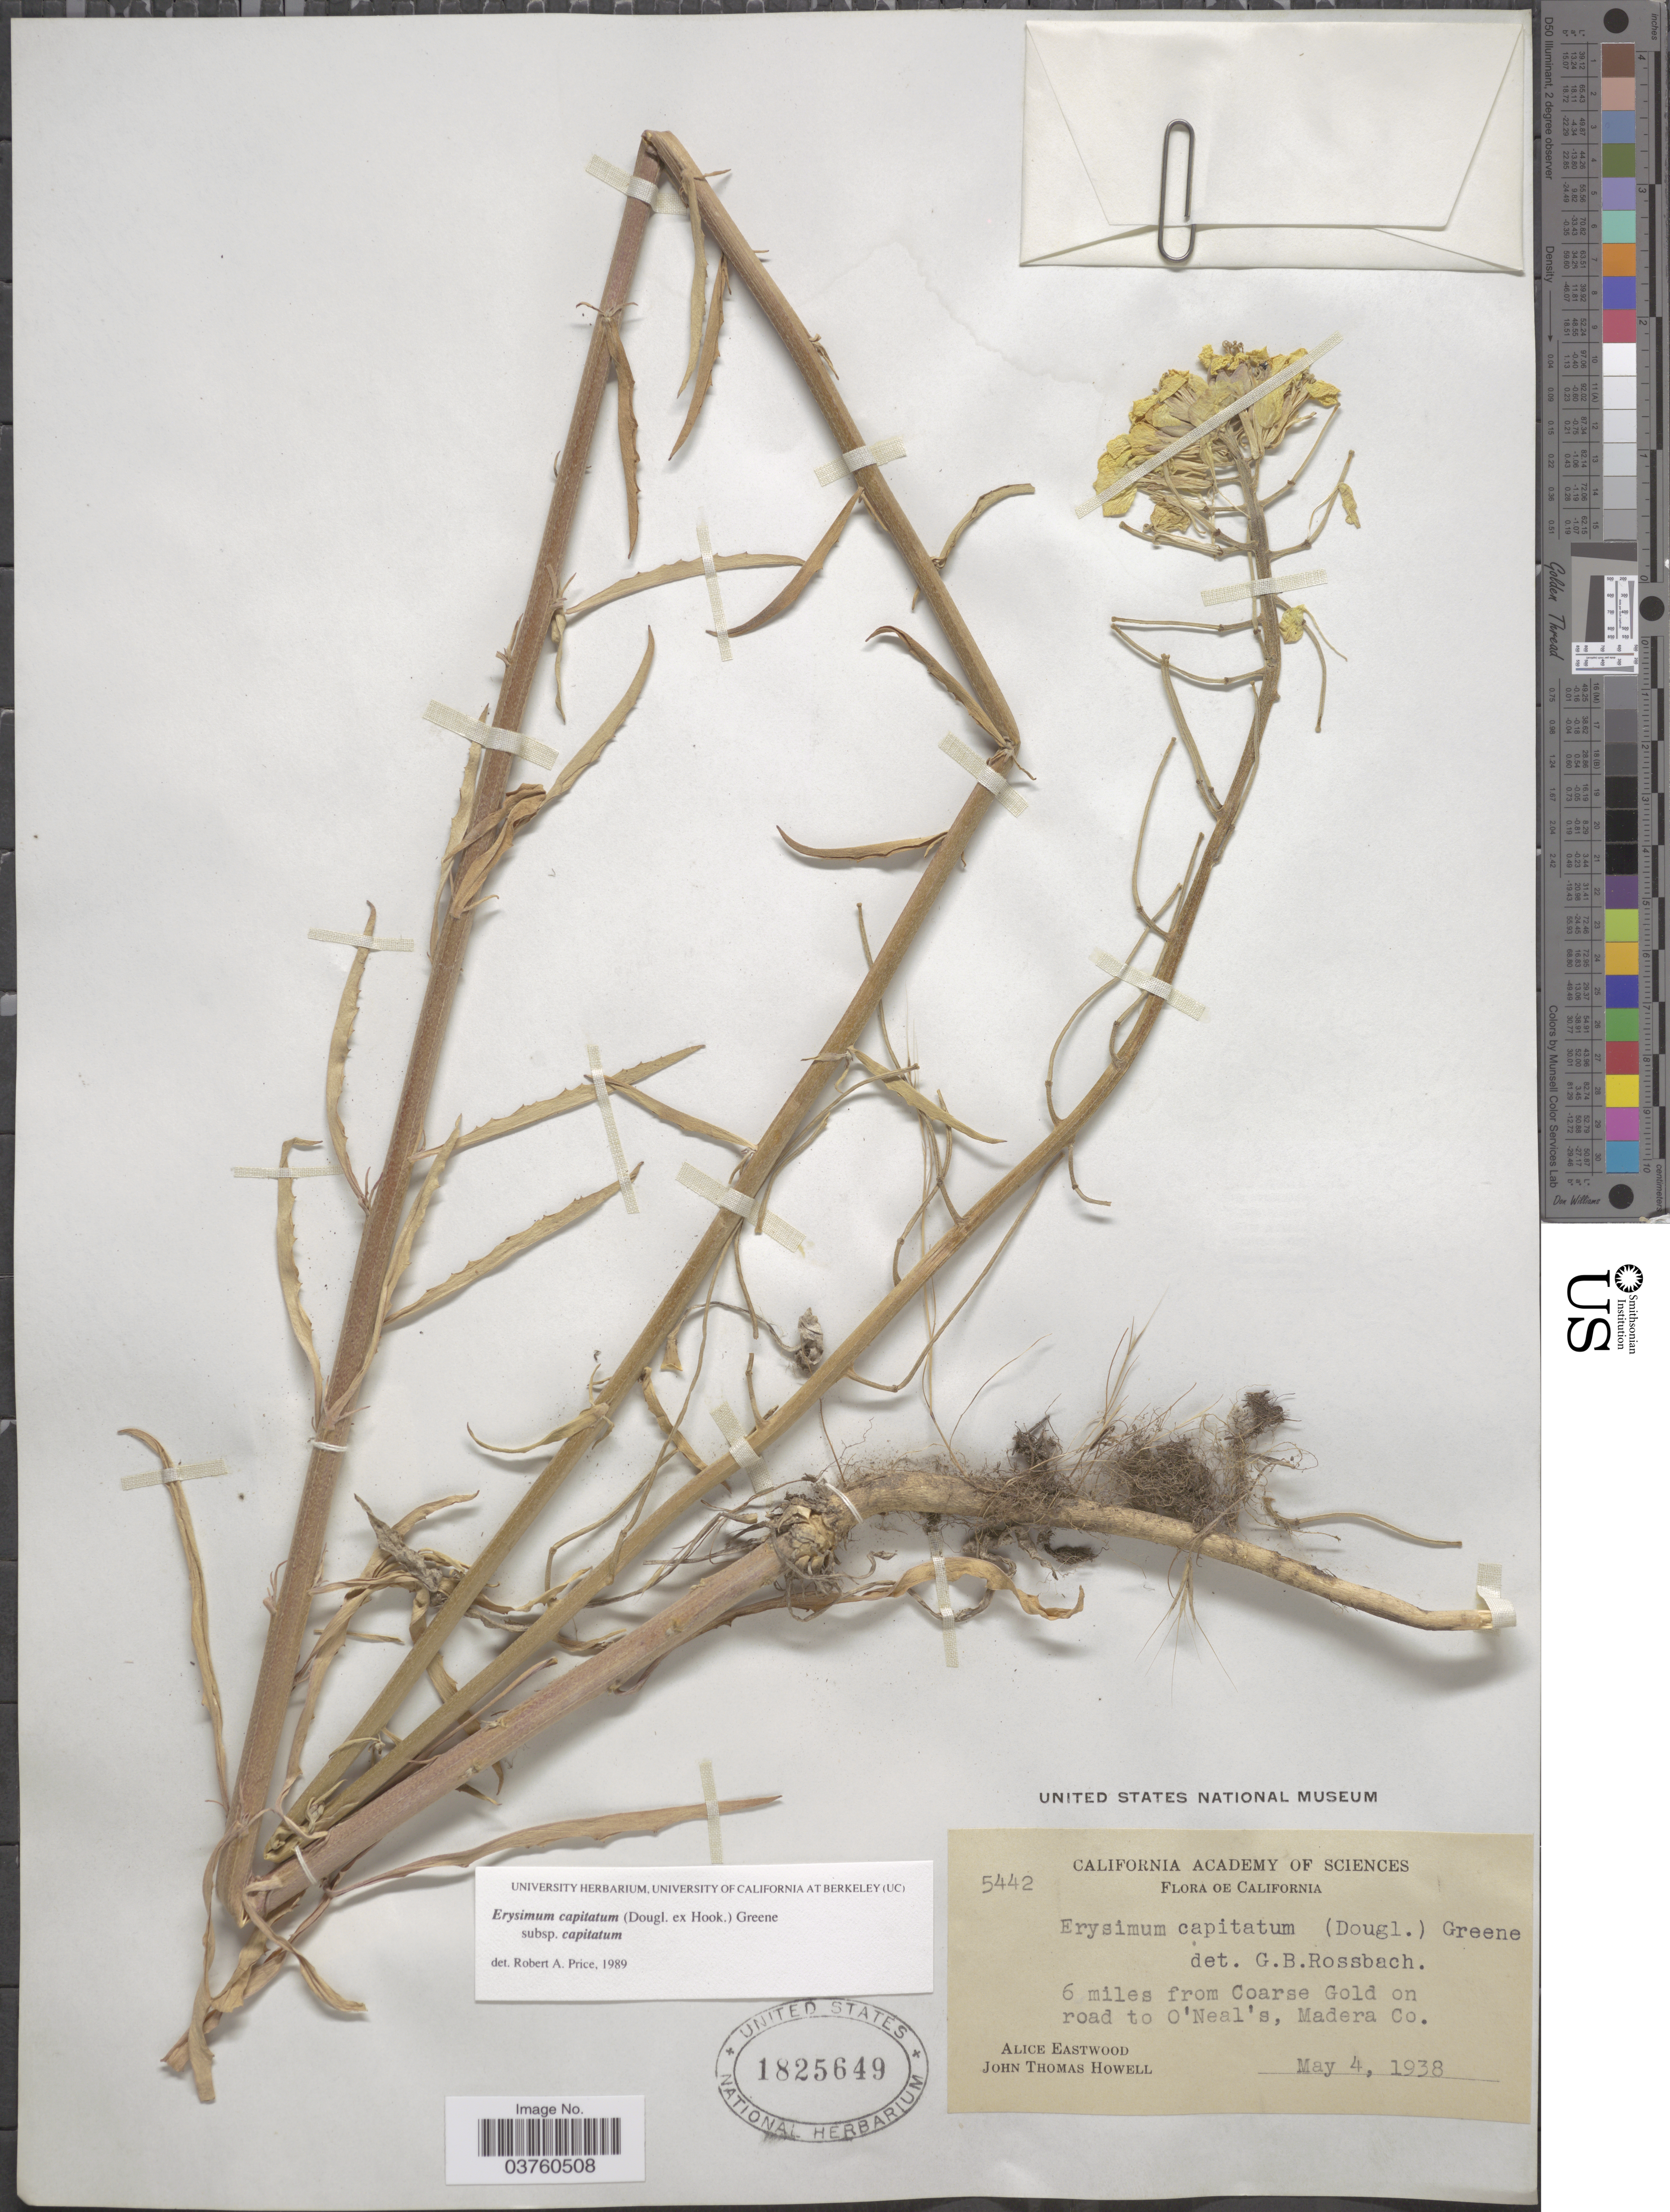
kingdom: Plantae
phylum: Tracheophyta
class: Magnoliopsida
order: Brassicales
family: Brassicaceae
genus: Erysimum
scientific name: Erysimum capitatum subsp. capitatum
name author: (Douglas ex Hook.) Greene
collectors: A. Eastwood & J. T. Howell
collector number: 5442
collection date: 1938-05-04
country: United States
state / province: California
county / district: Madera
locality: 6 miles from Coarse Gold on road to O'Neal's, Madera Co.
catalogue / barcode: US 1825649